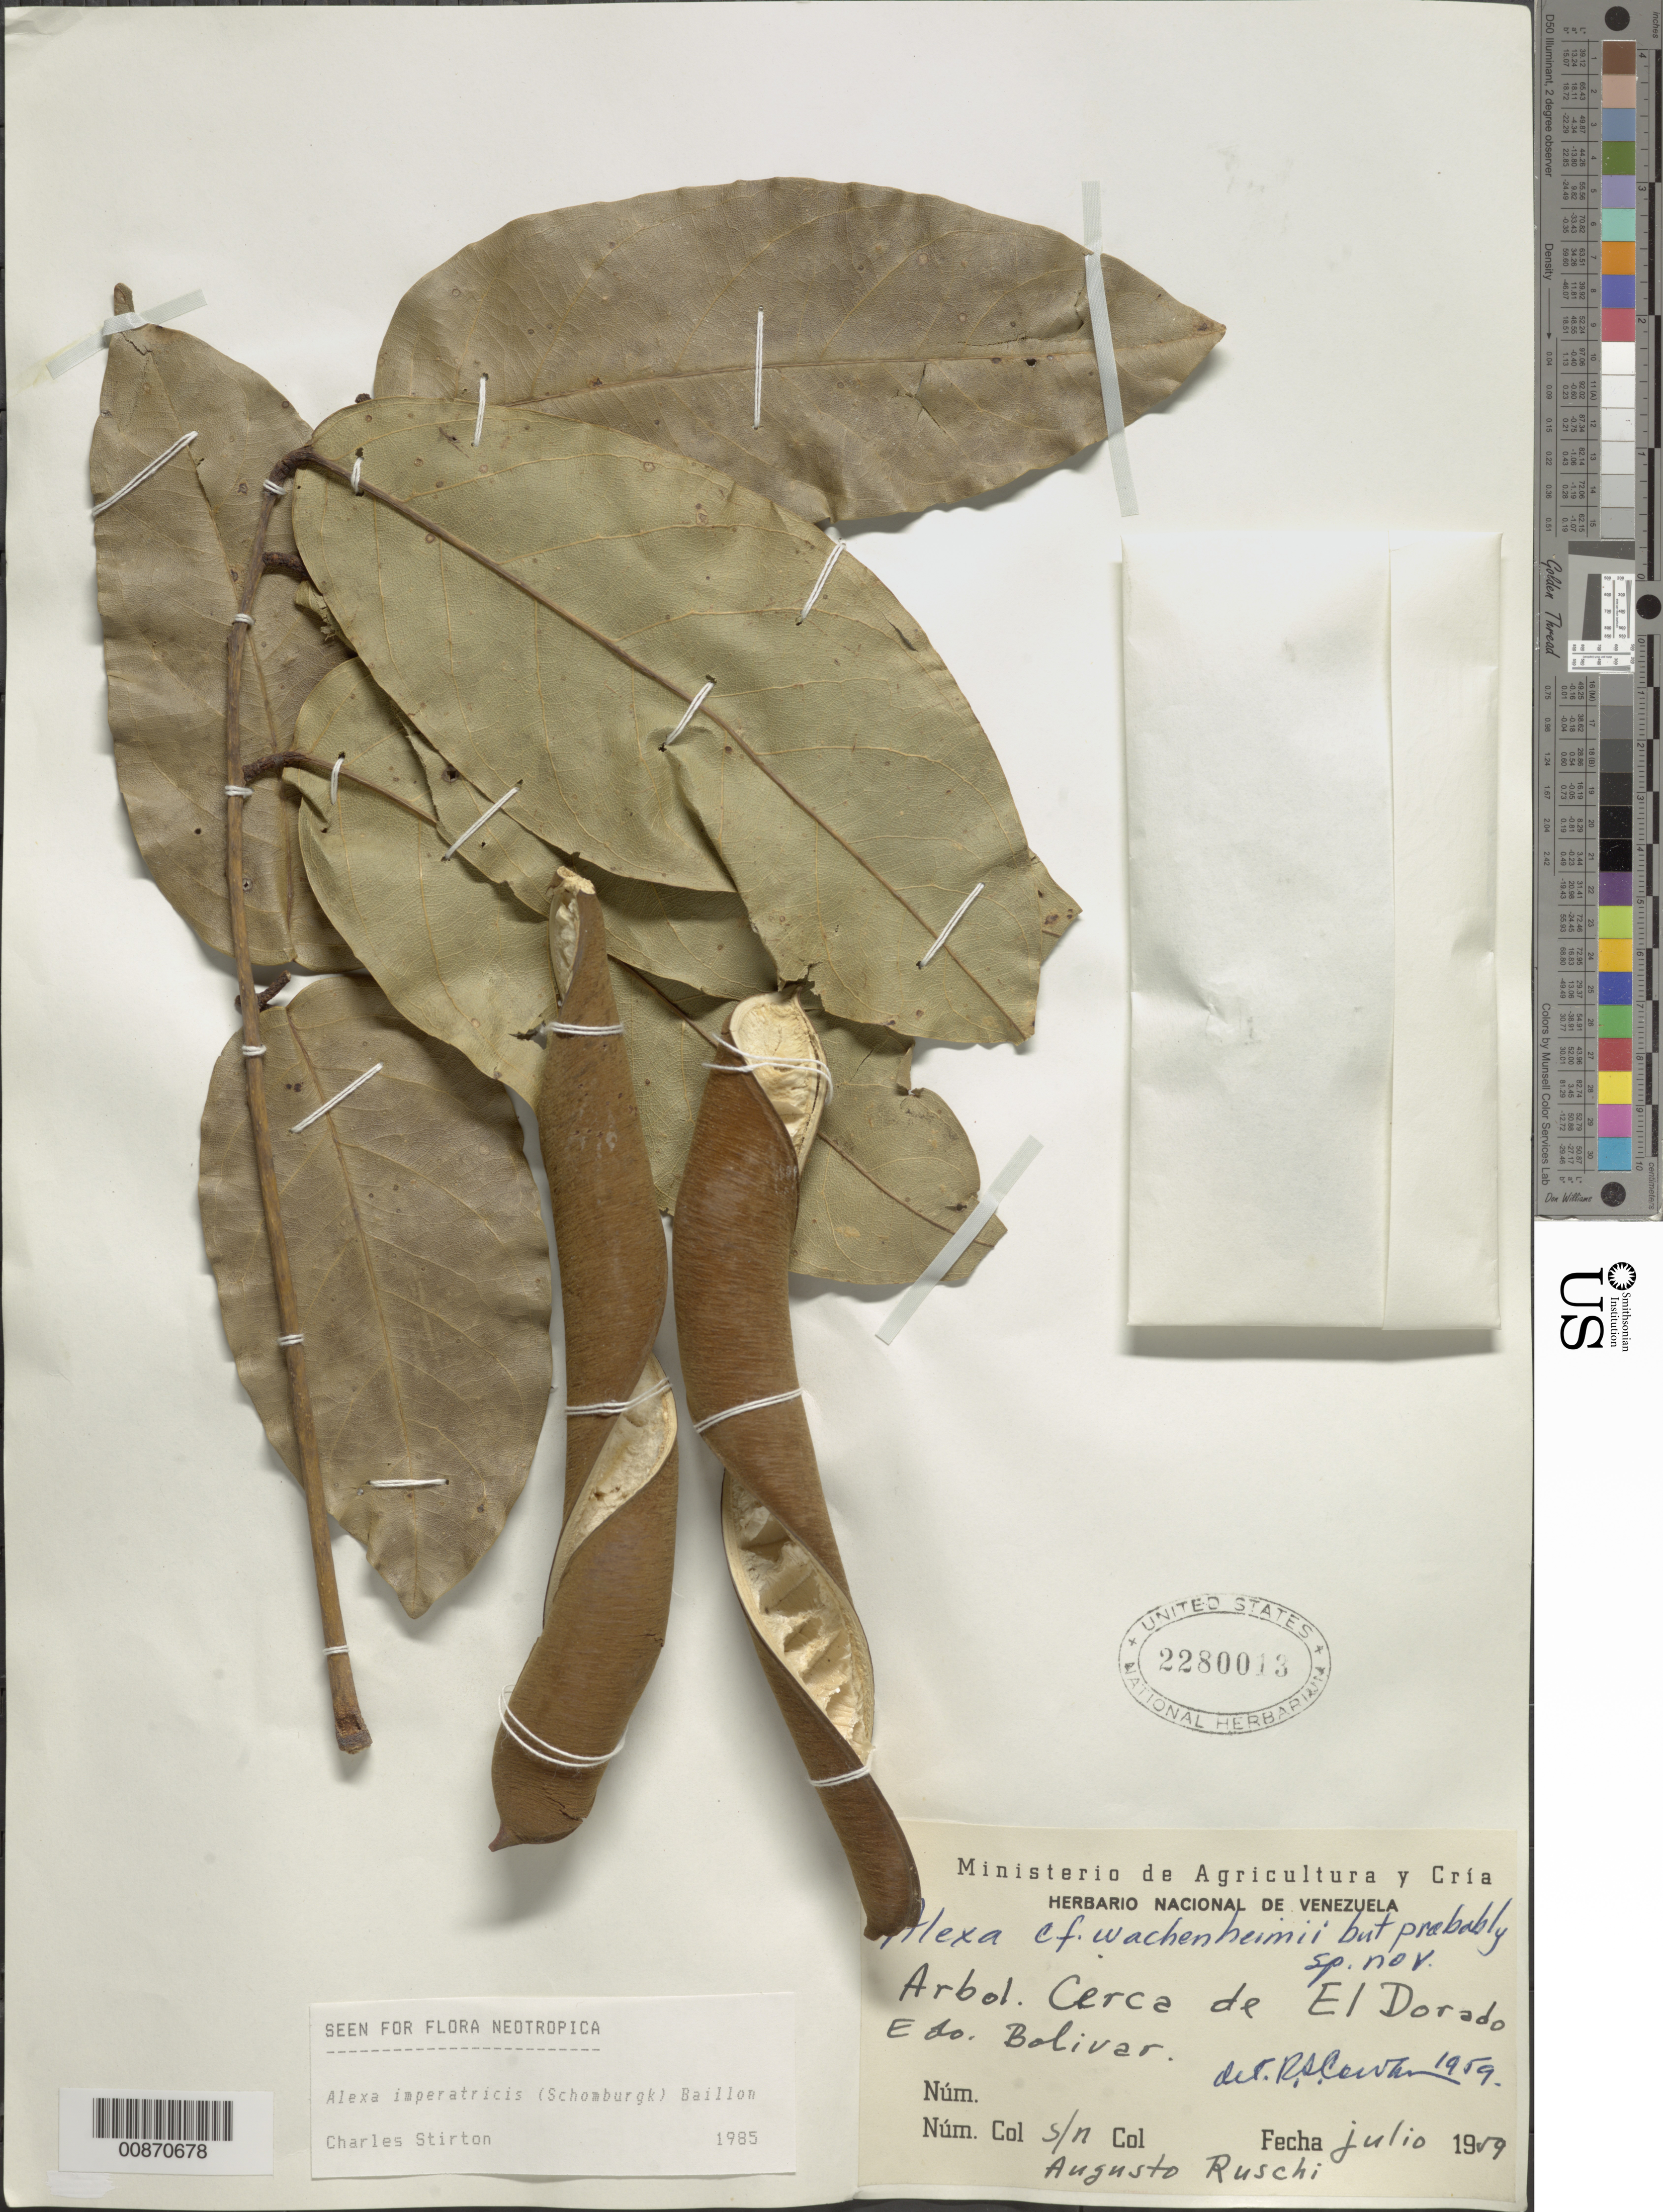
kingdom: Plantae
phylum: Tracheophyta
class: Magnoliopsida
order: Fabales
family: Fabaceae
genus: Alexa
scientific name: Alexa imperatricis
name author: (R.H. Schomb.) Baill.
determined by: Stirton, Charles H.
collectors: A. Ruschi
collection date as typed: Jul-59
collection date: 1959-07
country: Venezuela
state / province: Bolívar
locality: El Dorado, vic.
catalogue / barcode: US 2280013